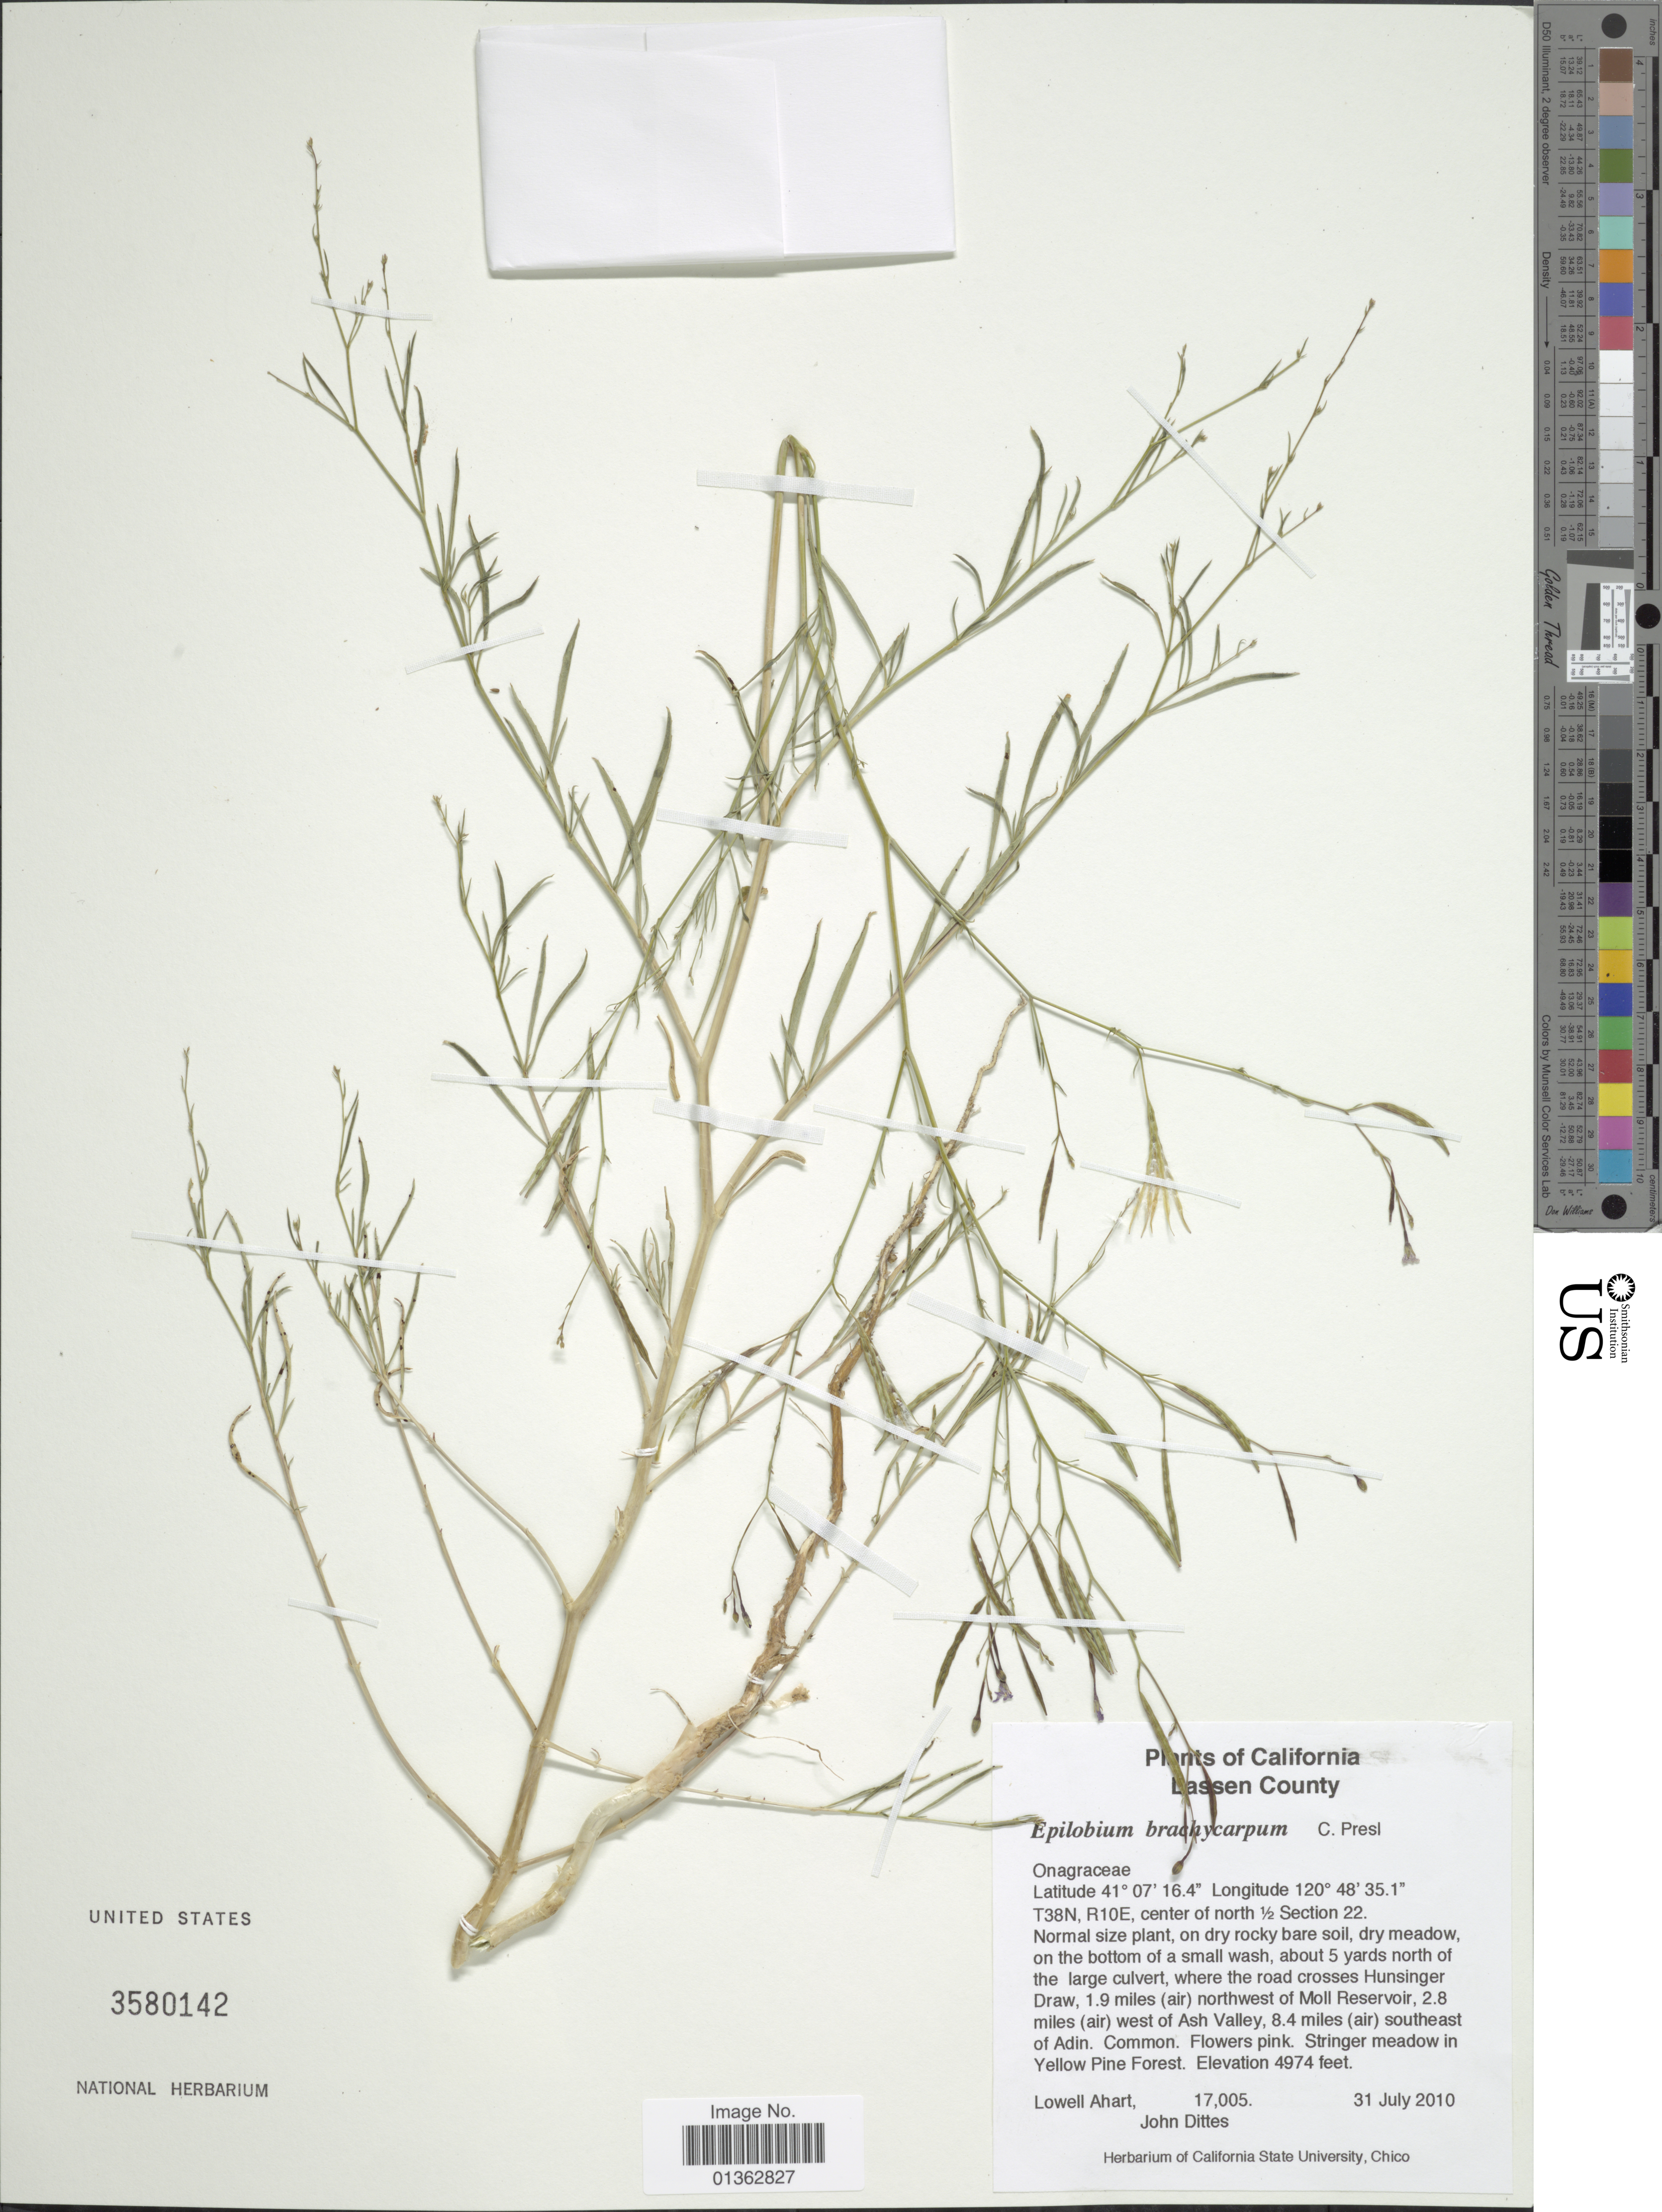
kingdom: Plantae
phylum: Tracheophyta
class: Magnoliopsida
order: Myrtales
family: Onagraceae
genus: Epilobium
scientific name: Epilobium brachycarpum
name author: C. Presl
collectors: L. Ahart & J. Dittes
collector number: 17005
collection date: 2010-07-31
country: United States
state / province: California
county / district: Lassen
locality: Where the road crosses Hunsinger Draw, 1.9 miles (air) northwest of Moll Reservoir, 2.8 miles (air) west of Ash Valley, 8.4 miles (air) southeast of Adin.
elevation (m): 1516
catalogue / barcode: US 3580142